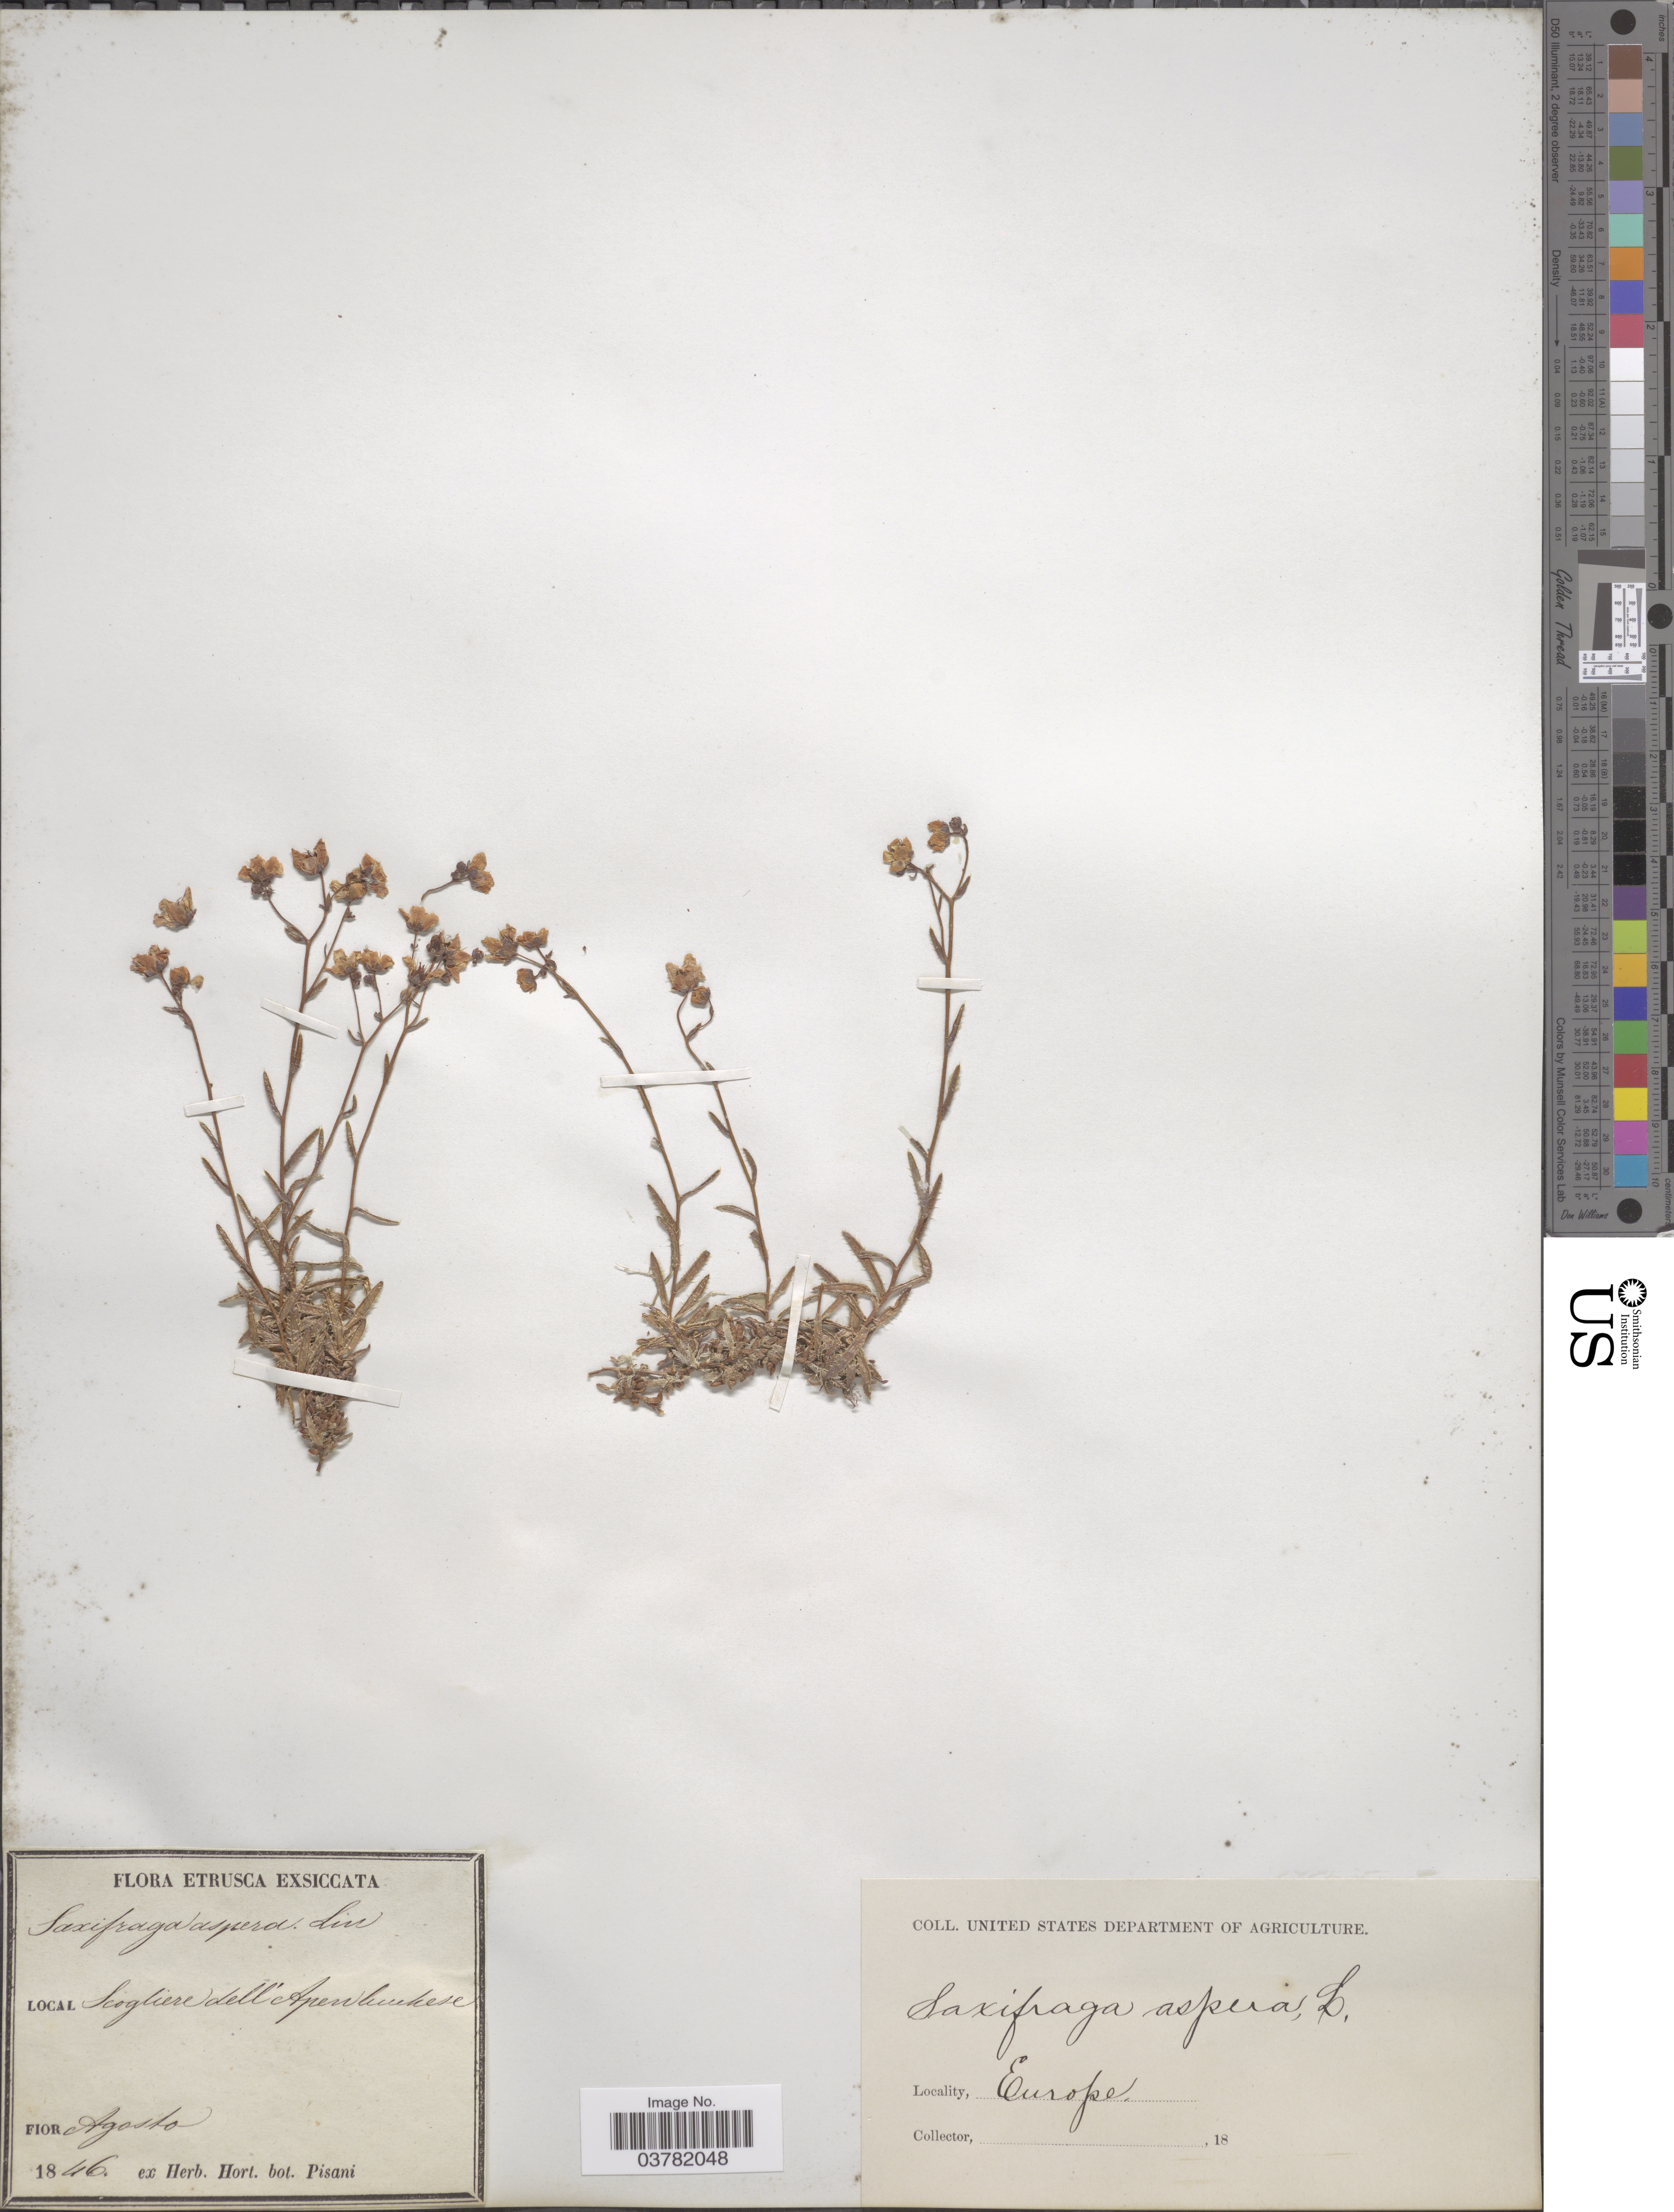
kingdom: Plantae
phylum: Tracheophyta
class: Magnoliopsida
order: Saxifragales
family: Saxifragaceae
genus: Saxifraga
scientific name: Saxifraga aspera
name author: L.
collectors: ex herb. Hort. Bot. Pisani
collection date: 1846-08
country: Italy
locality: Etrusca. Scogliere dell' Agunbunker. [interpreted] Europe.